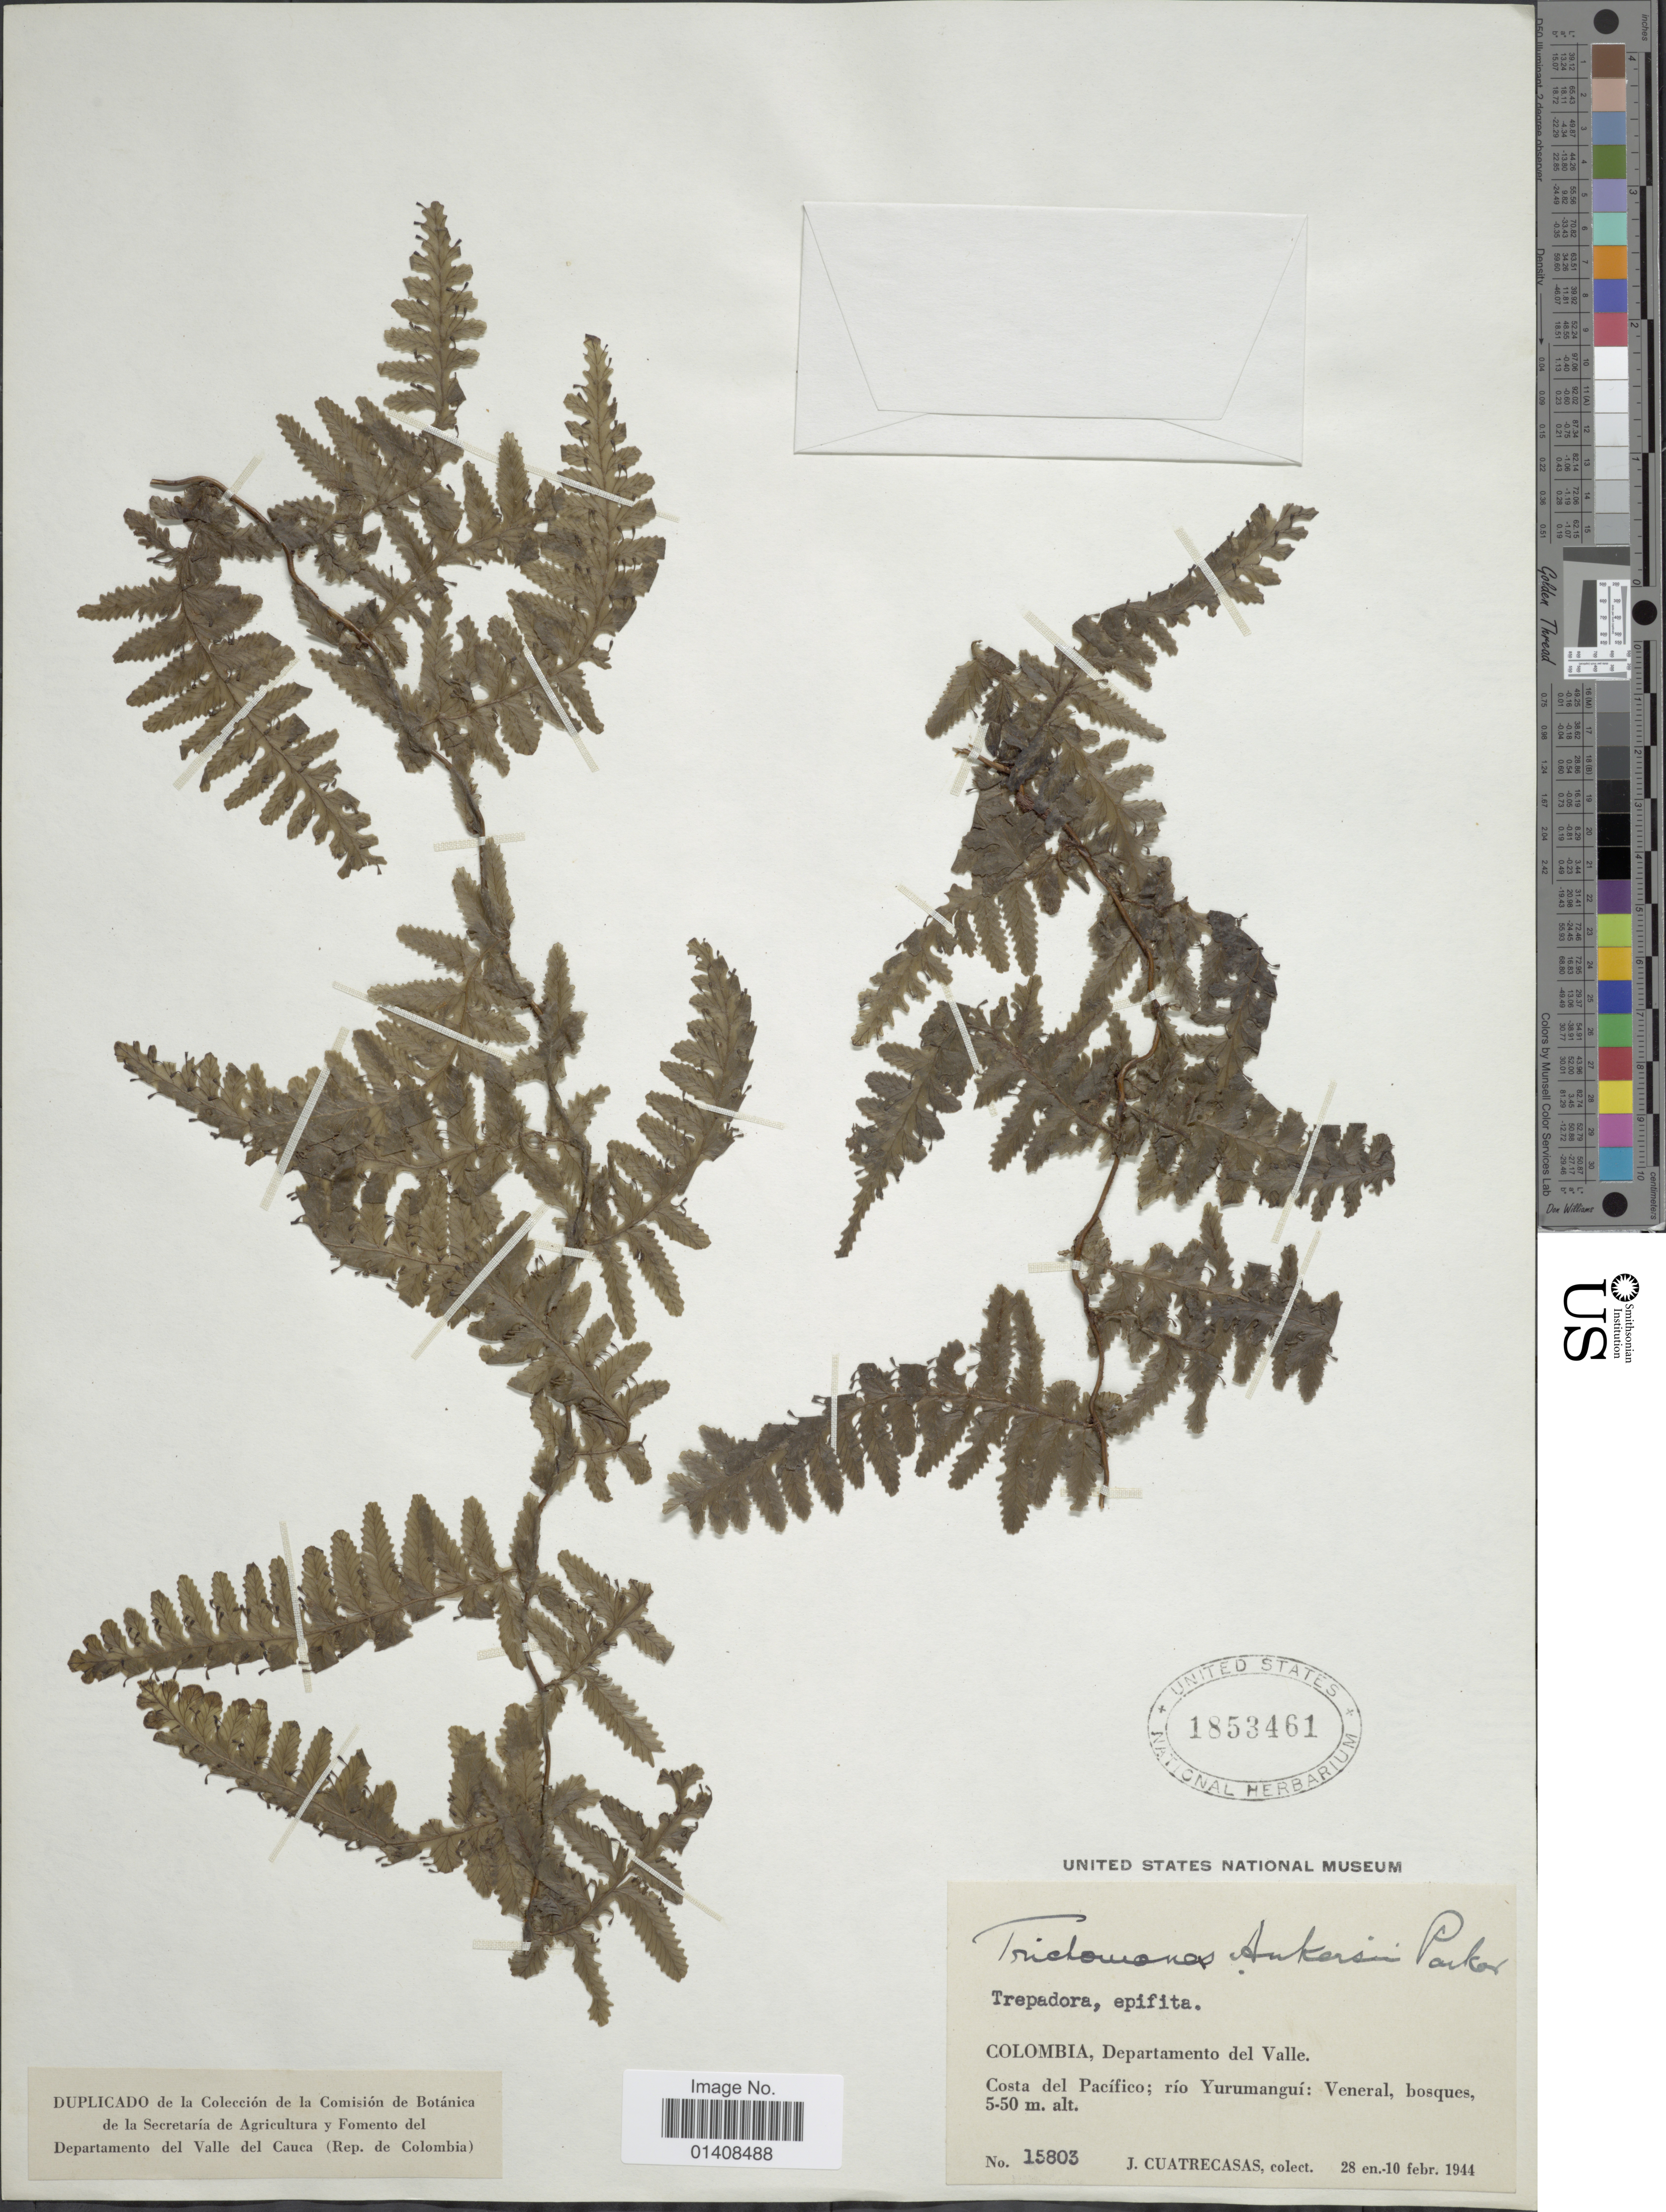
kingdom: Plantae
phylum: Tracheophyta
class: Polypodiopsida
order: Hymenophyllales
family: Hymenophyllaceae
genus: Trichomanes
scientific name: Trichomanes ankersii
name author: C. Parker ex Hook. & Grev.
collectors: J. Cuatrecasas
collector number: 15803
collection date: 1944-01-28/1944-02-10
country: Colombia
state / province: Valle del Cauca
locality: Departamento del Valle. Costa del Pacifico rio Yurumangui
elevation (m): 5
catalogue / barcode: US 1853461